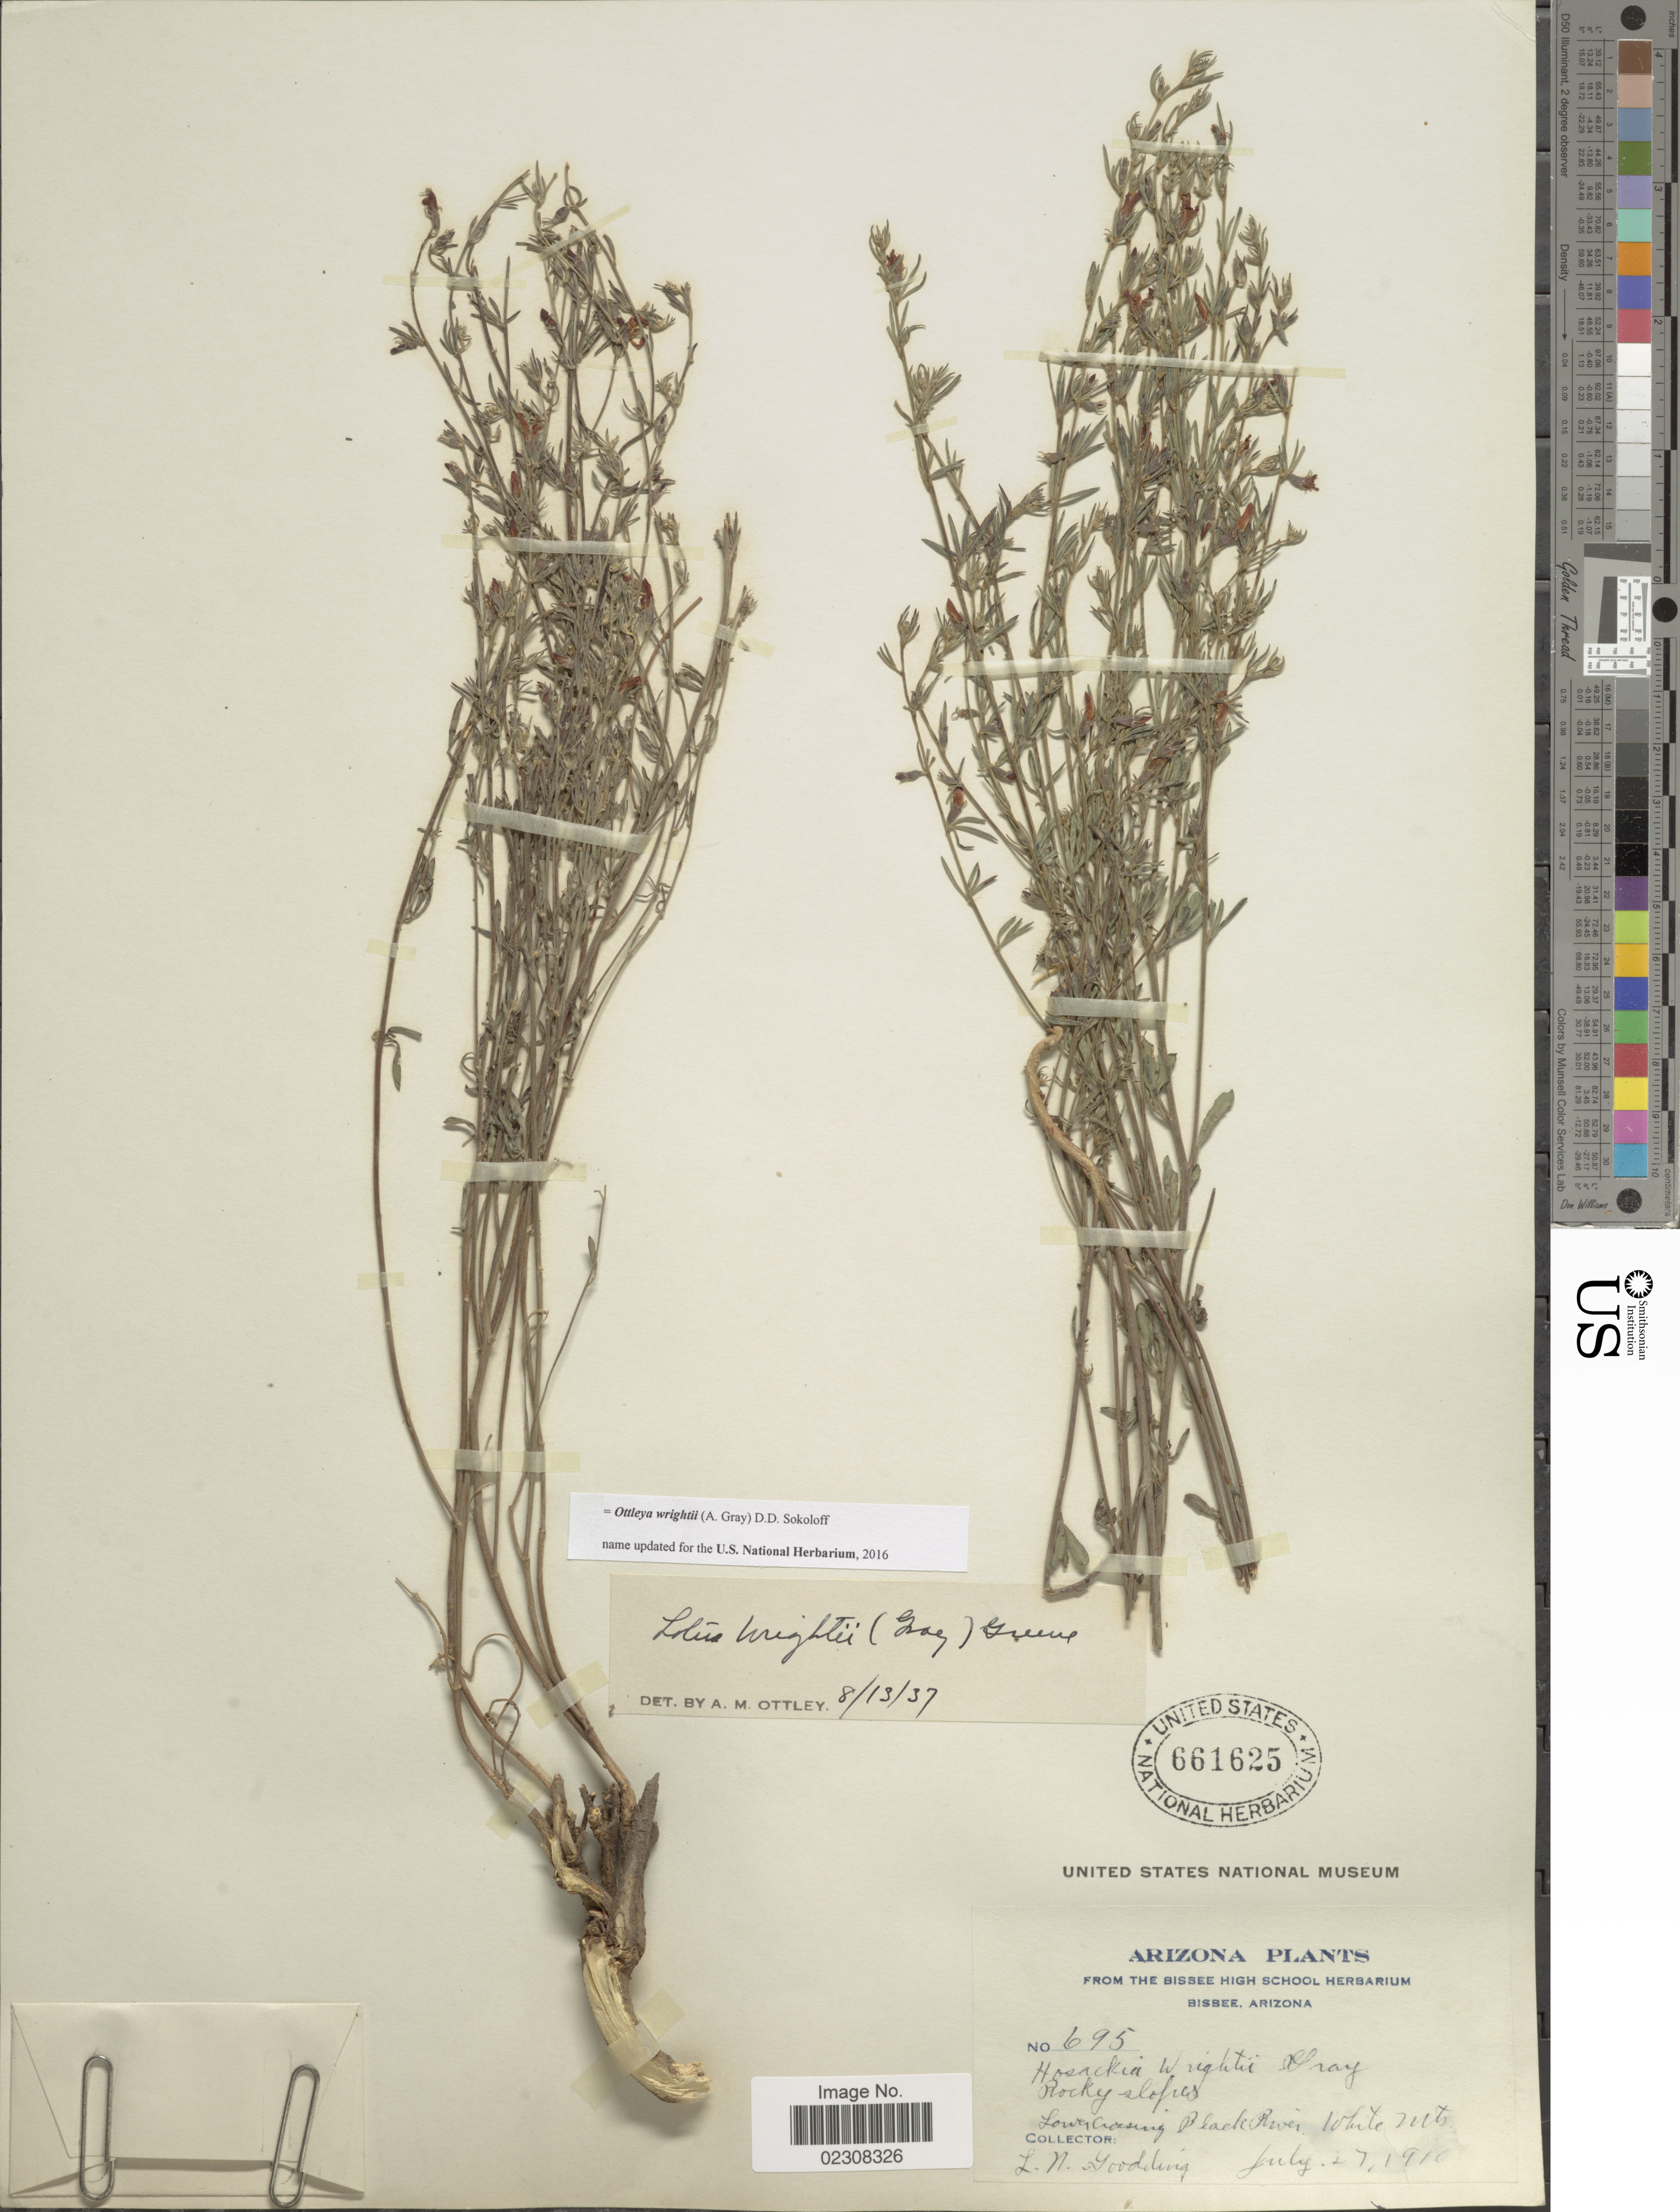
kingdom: Plantae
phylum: Tracheophyta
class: Magnoliopsida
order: Fabales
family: Fabaceae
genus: Ottleya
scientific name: Ottleya wrightii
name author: (A. Gray) D.D. Sokoloff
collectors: L. N. Goodding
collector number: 695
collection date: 1911-07-27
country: United States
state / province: Arizona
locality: Rocky slopes, Lowe Crossing Black River, White Mts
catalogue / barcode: US 661625